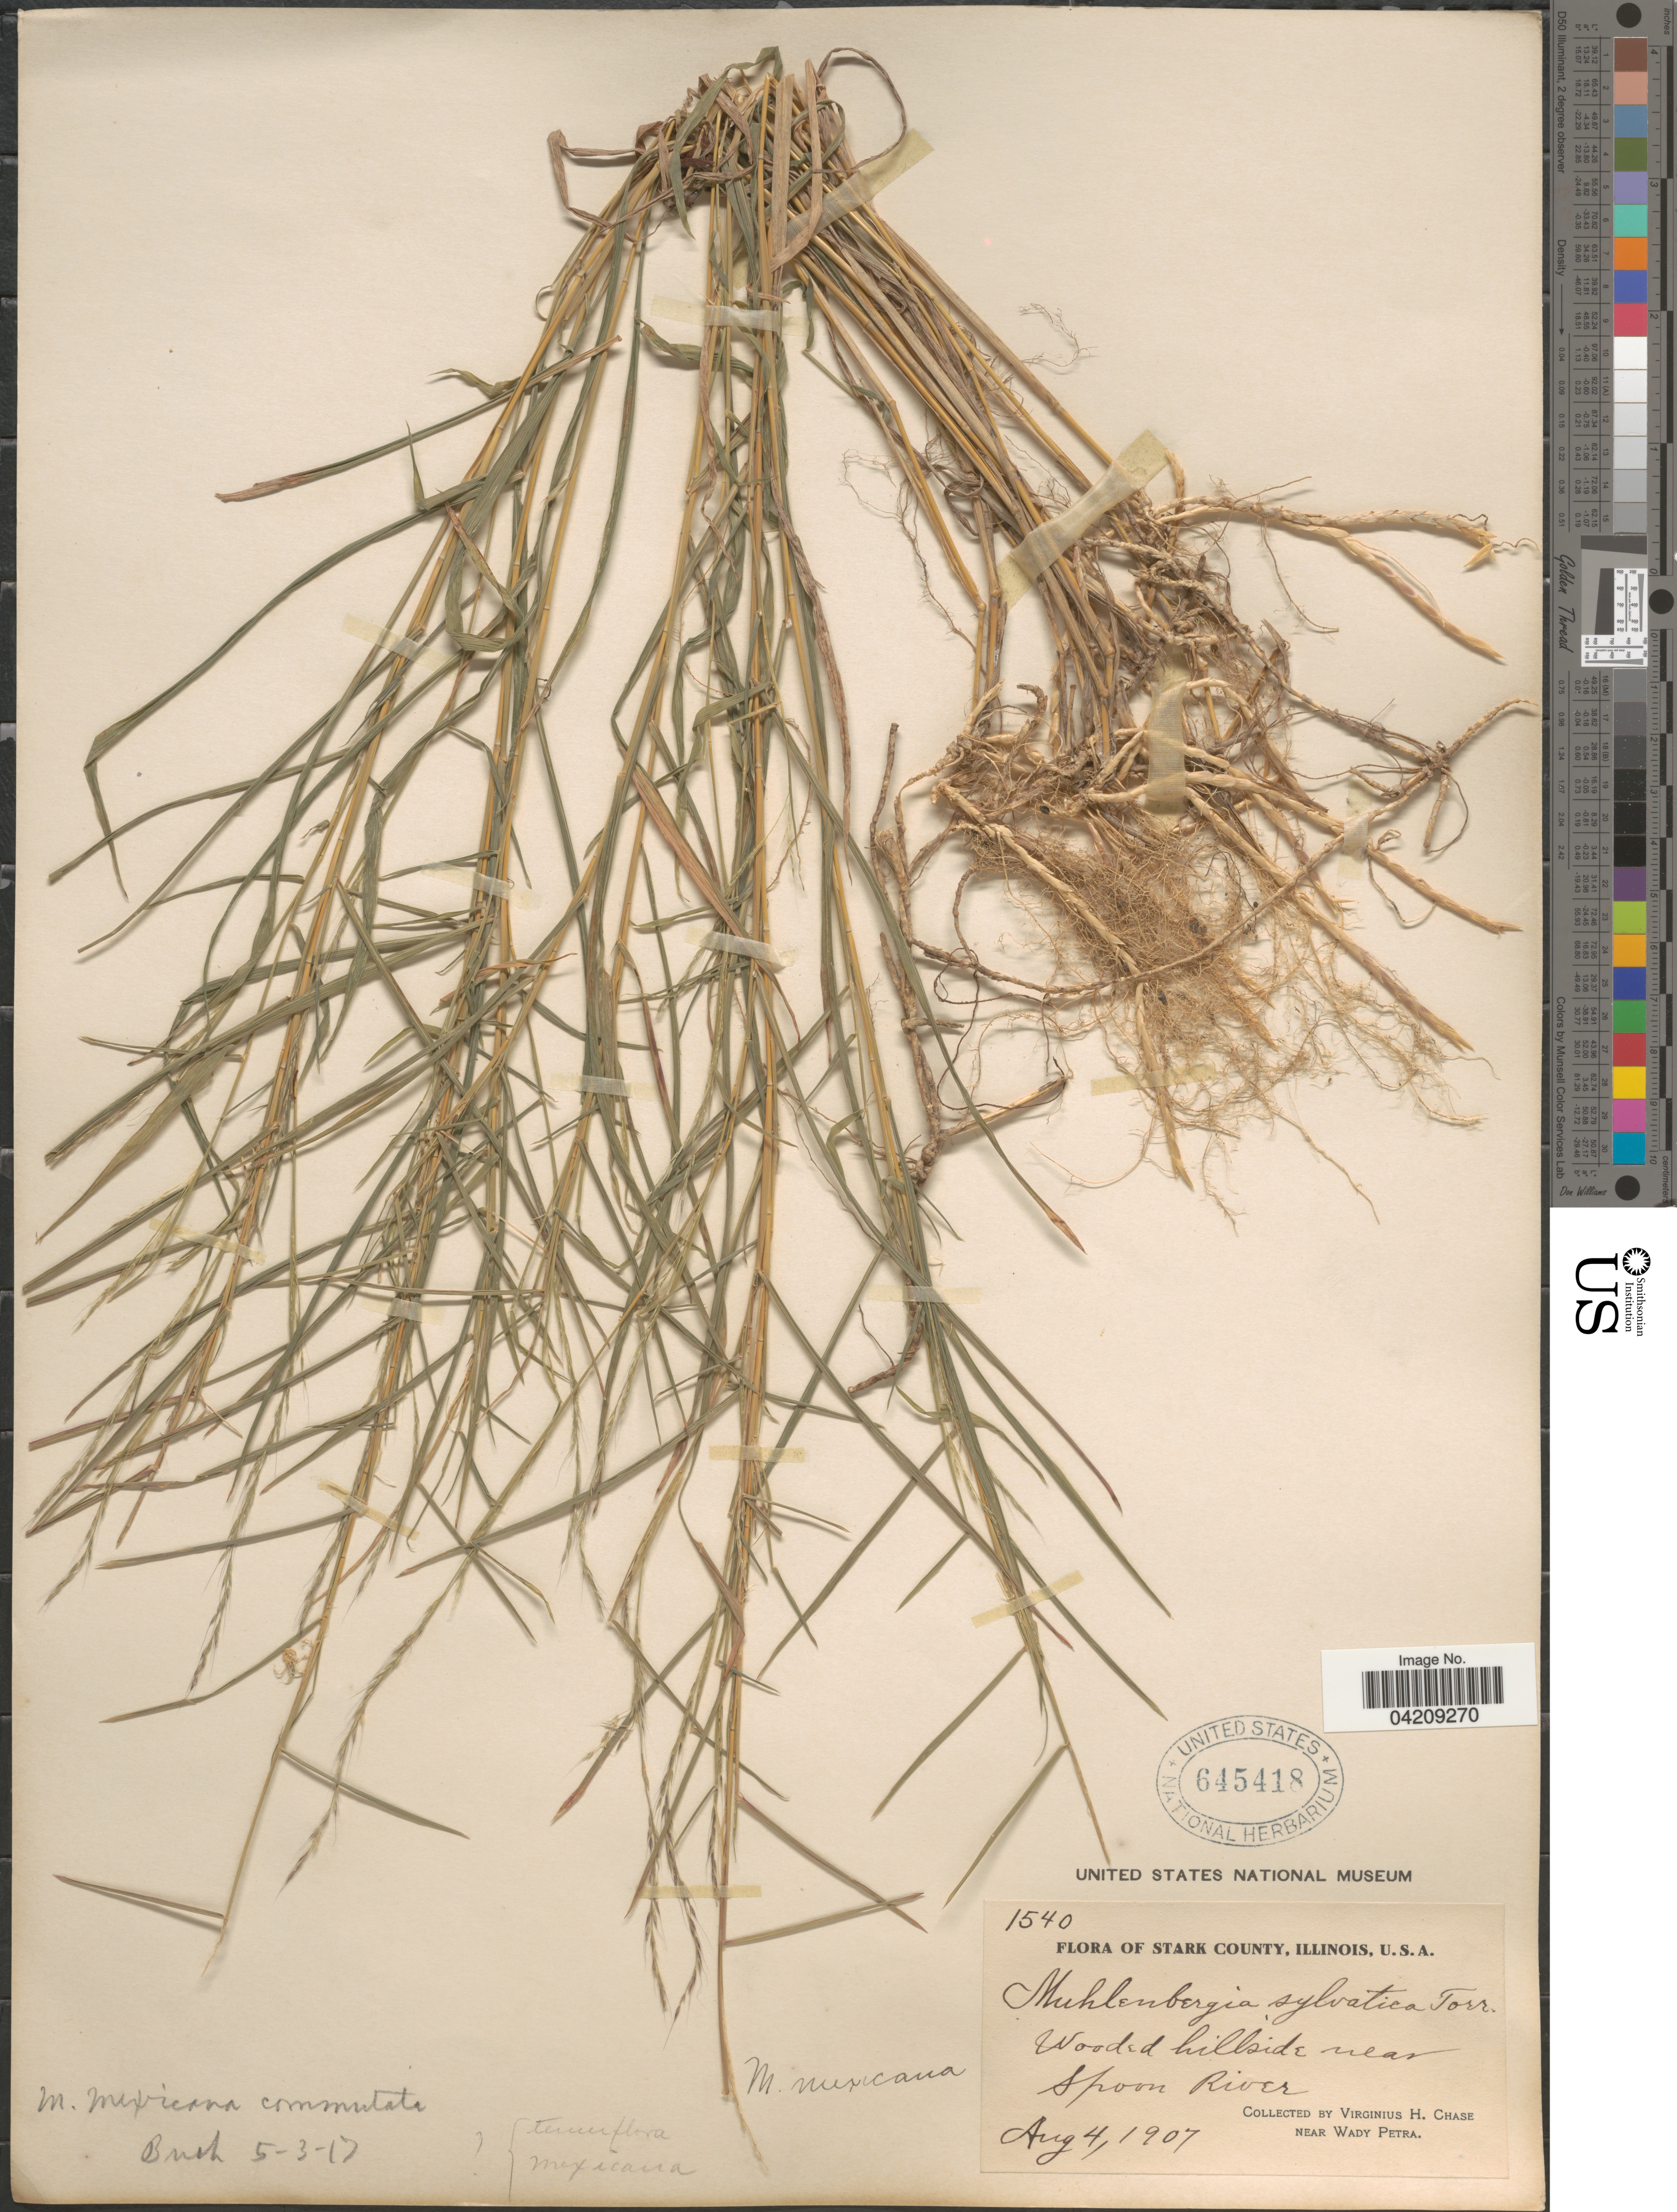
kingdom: Plantae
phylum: Tracheophyta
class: Liliopsida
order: Poales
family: Poaceae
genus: Muhlenbergia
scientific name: Muhlenbergia frondosa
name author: (Poir.) Fernald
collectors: V. H. Chase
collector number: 1540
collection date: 1907-08-04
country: United States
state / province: Illinois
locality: Stark County. Wooded hillside near Spoon River. Near Wady Petra.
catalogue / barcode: US 645418